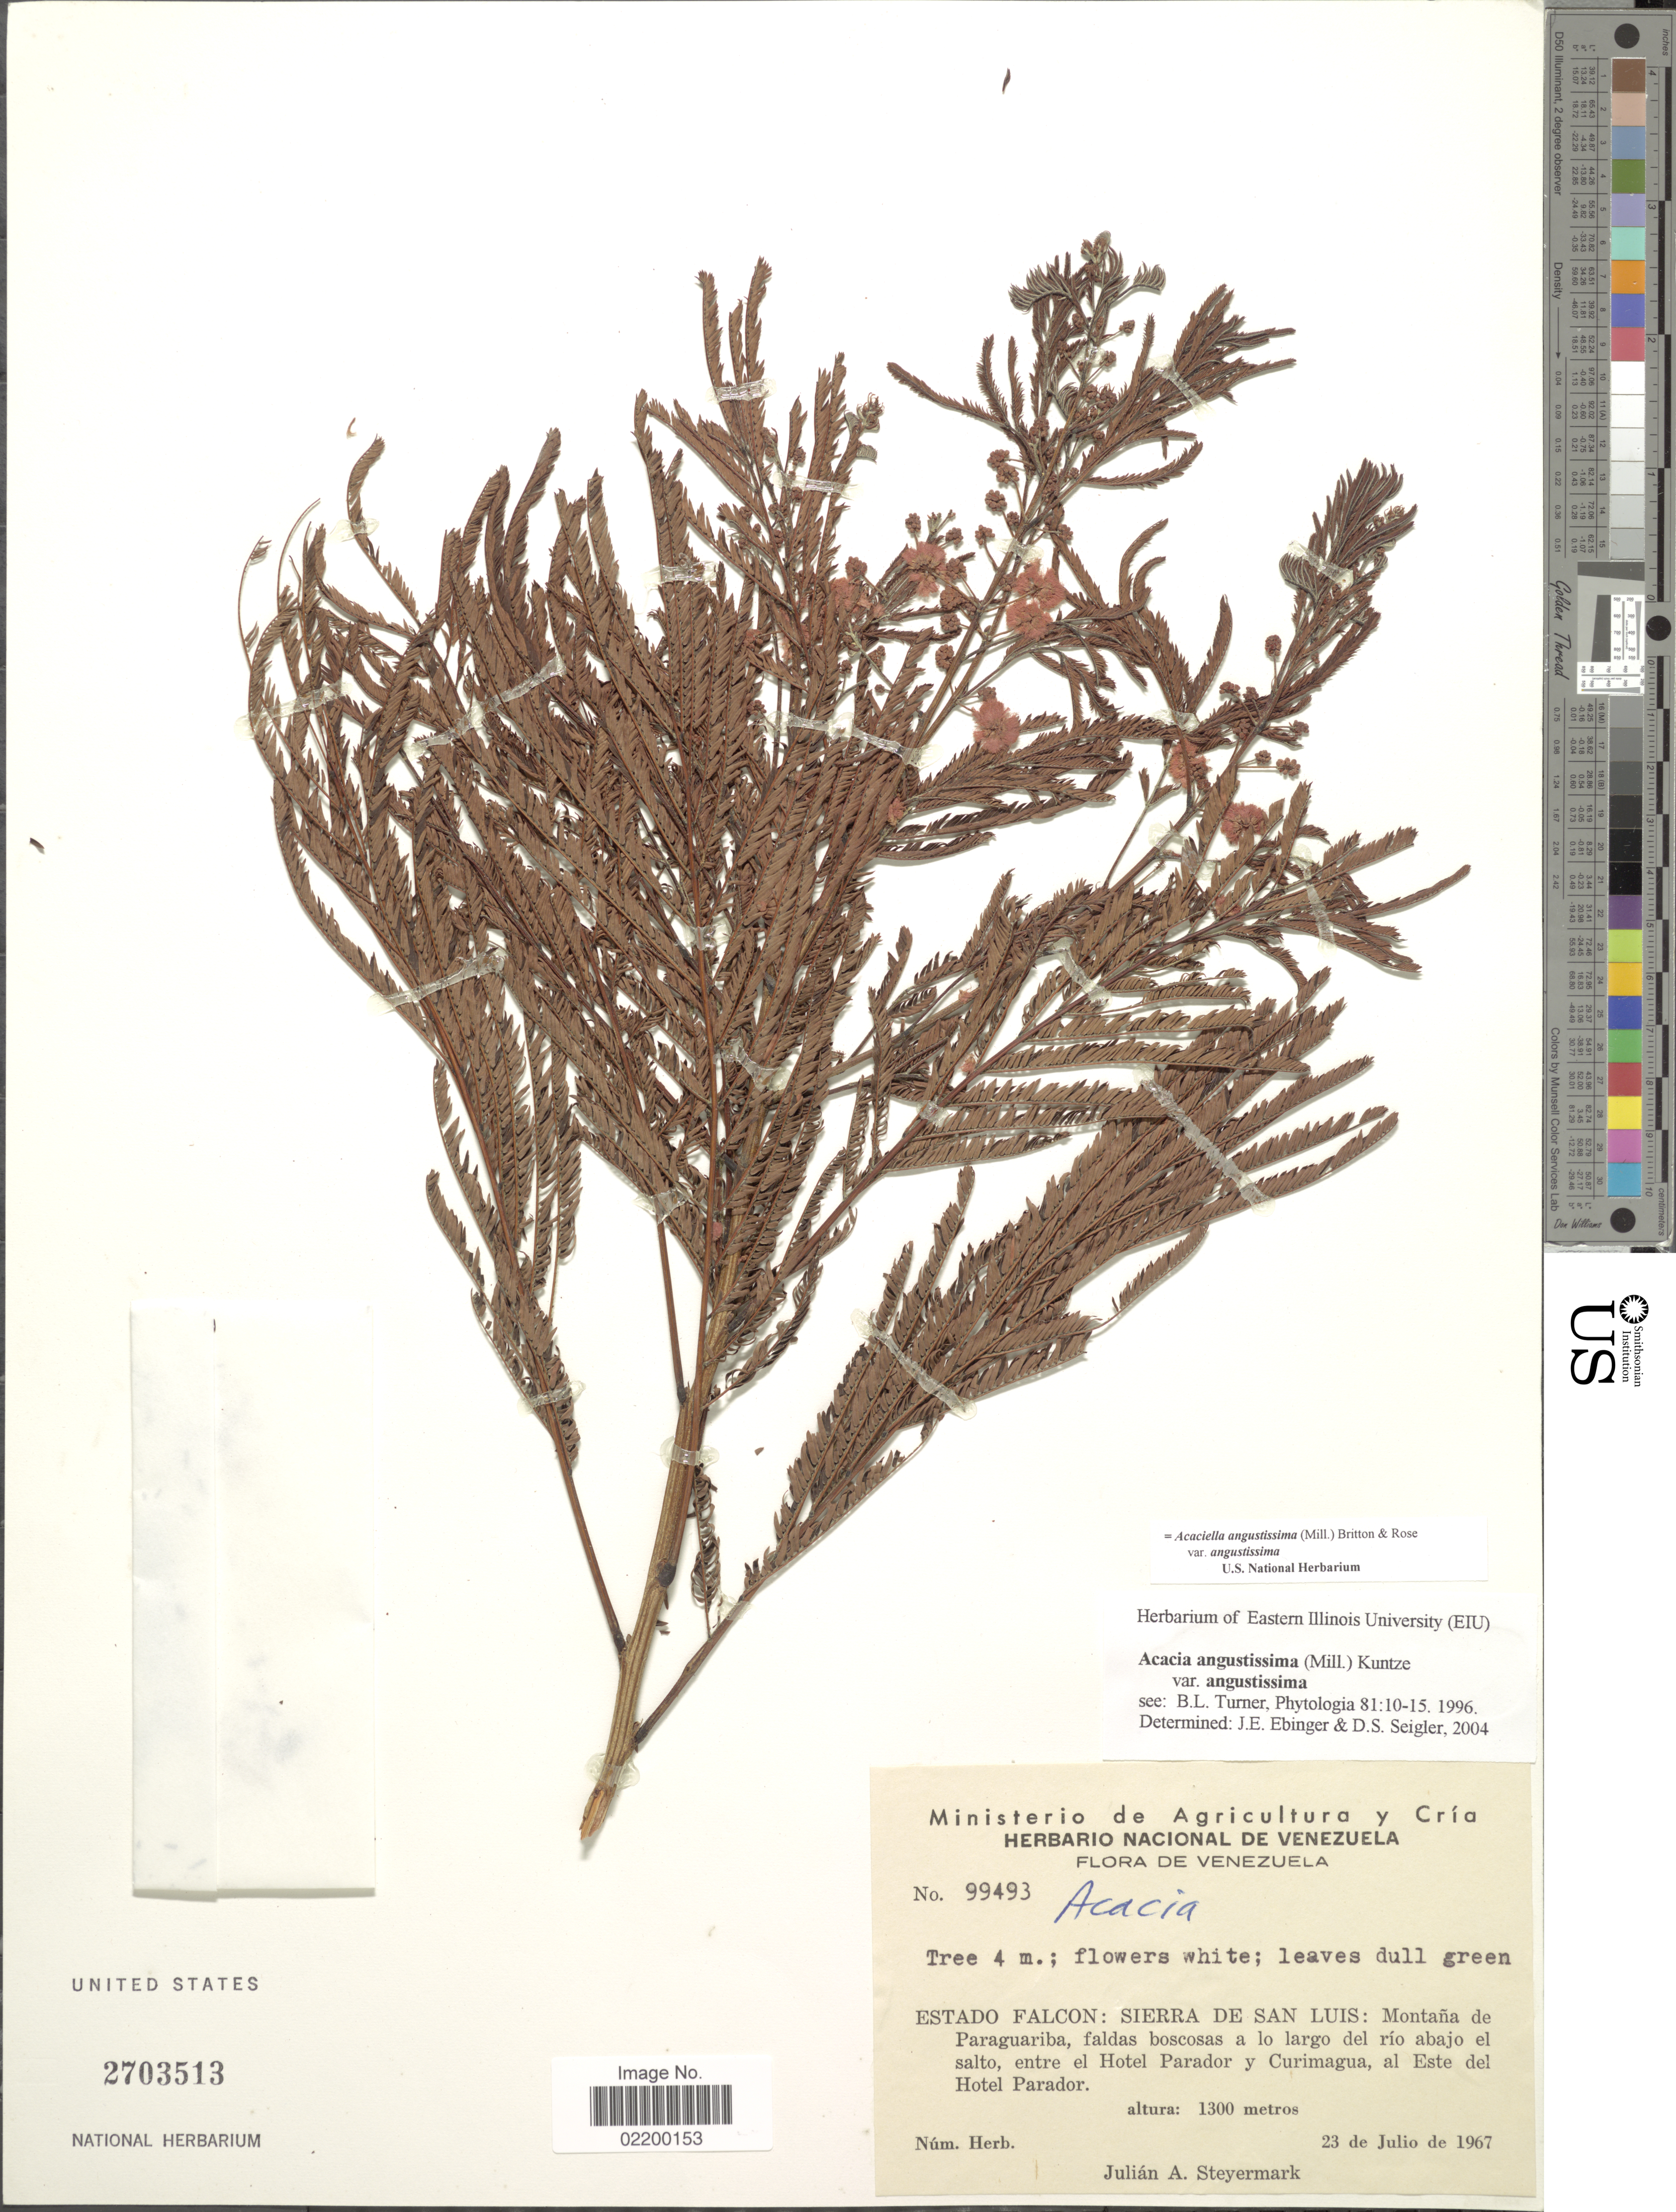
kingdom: Plantae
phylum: Tracheophyta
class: Magnoliopsida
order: Fabales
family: Fabaceae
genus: Acaciella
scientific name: Acaciella angustissima var. angustissima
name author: (Mill.) Britton & Rose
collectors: J. Steyermark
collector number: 99493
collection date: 1967-07-23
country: Venezuela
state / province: Falcón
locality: Estado Falcon: Sierra de San Luis: Montana de Paraguariba, faldas boscosas a lo largo del rio abajo el salto, entre el Hotel Parador y Curimagua, al Este del Hotel Parador.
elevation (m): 1300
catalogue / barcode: US 2703513